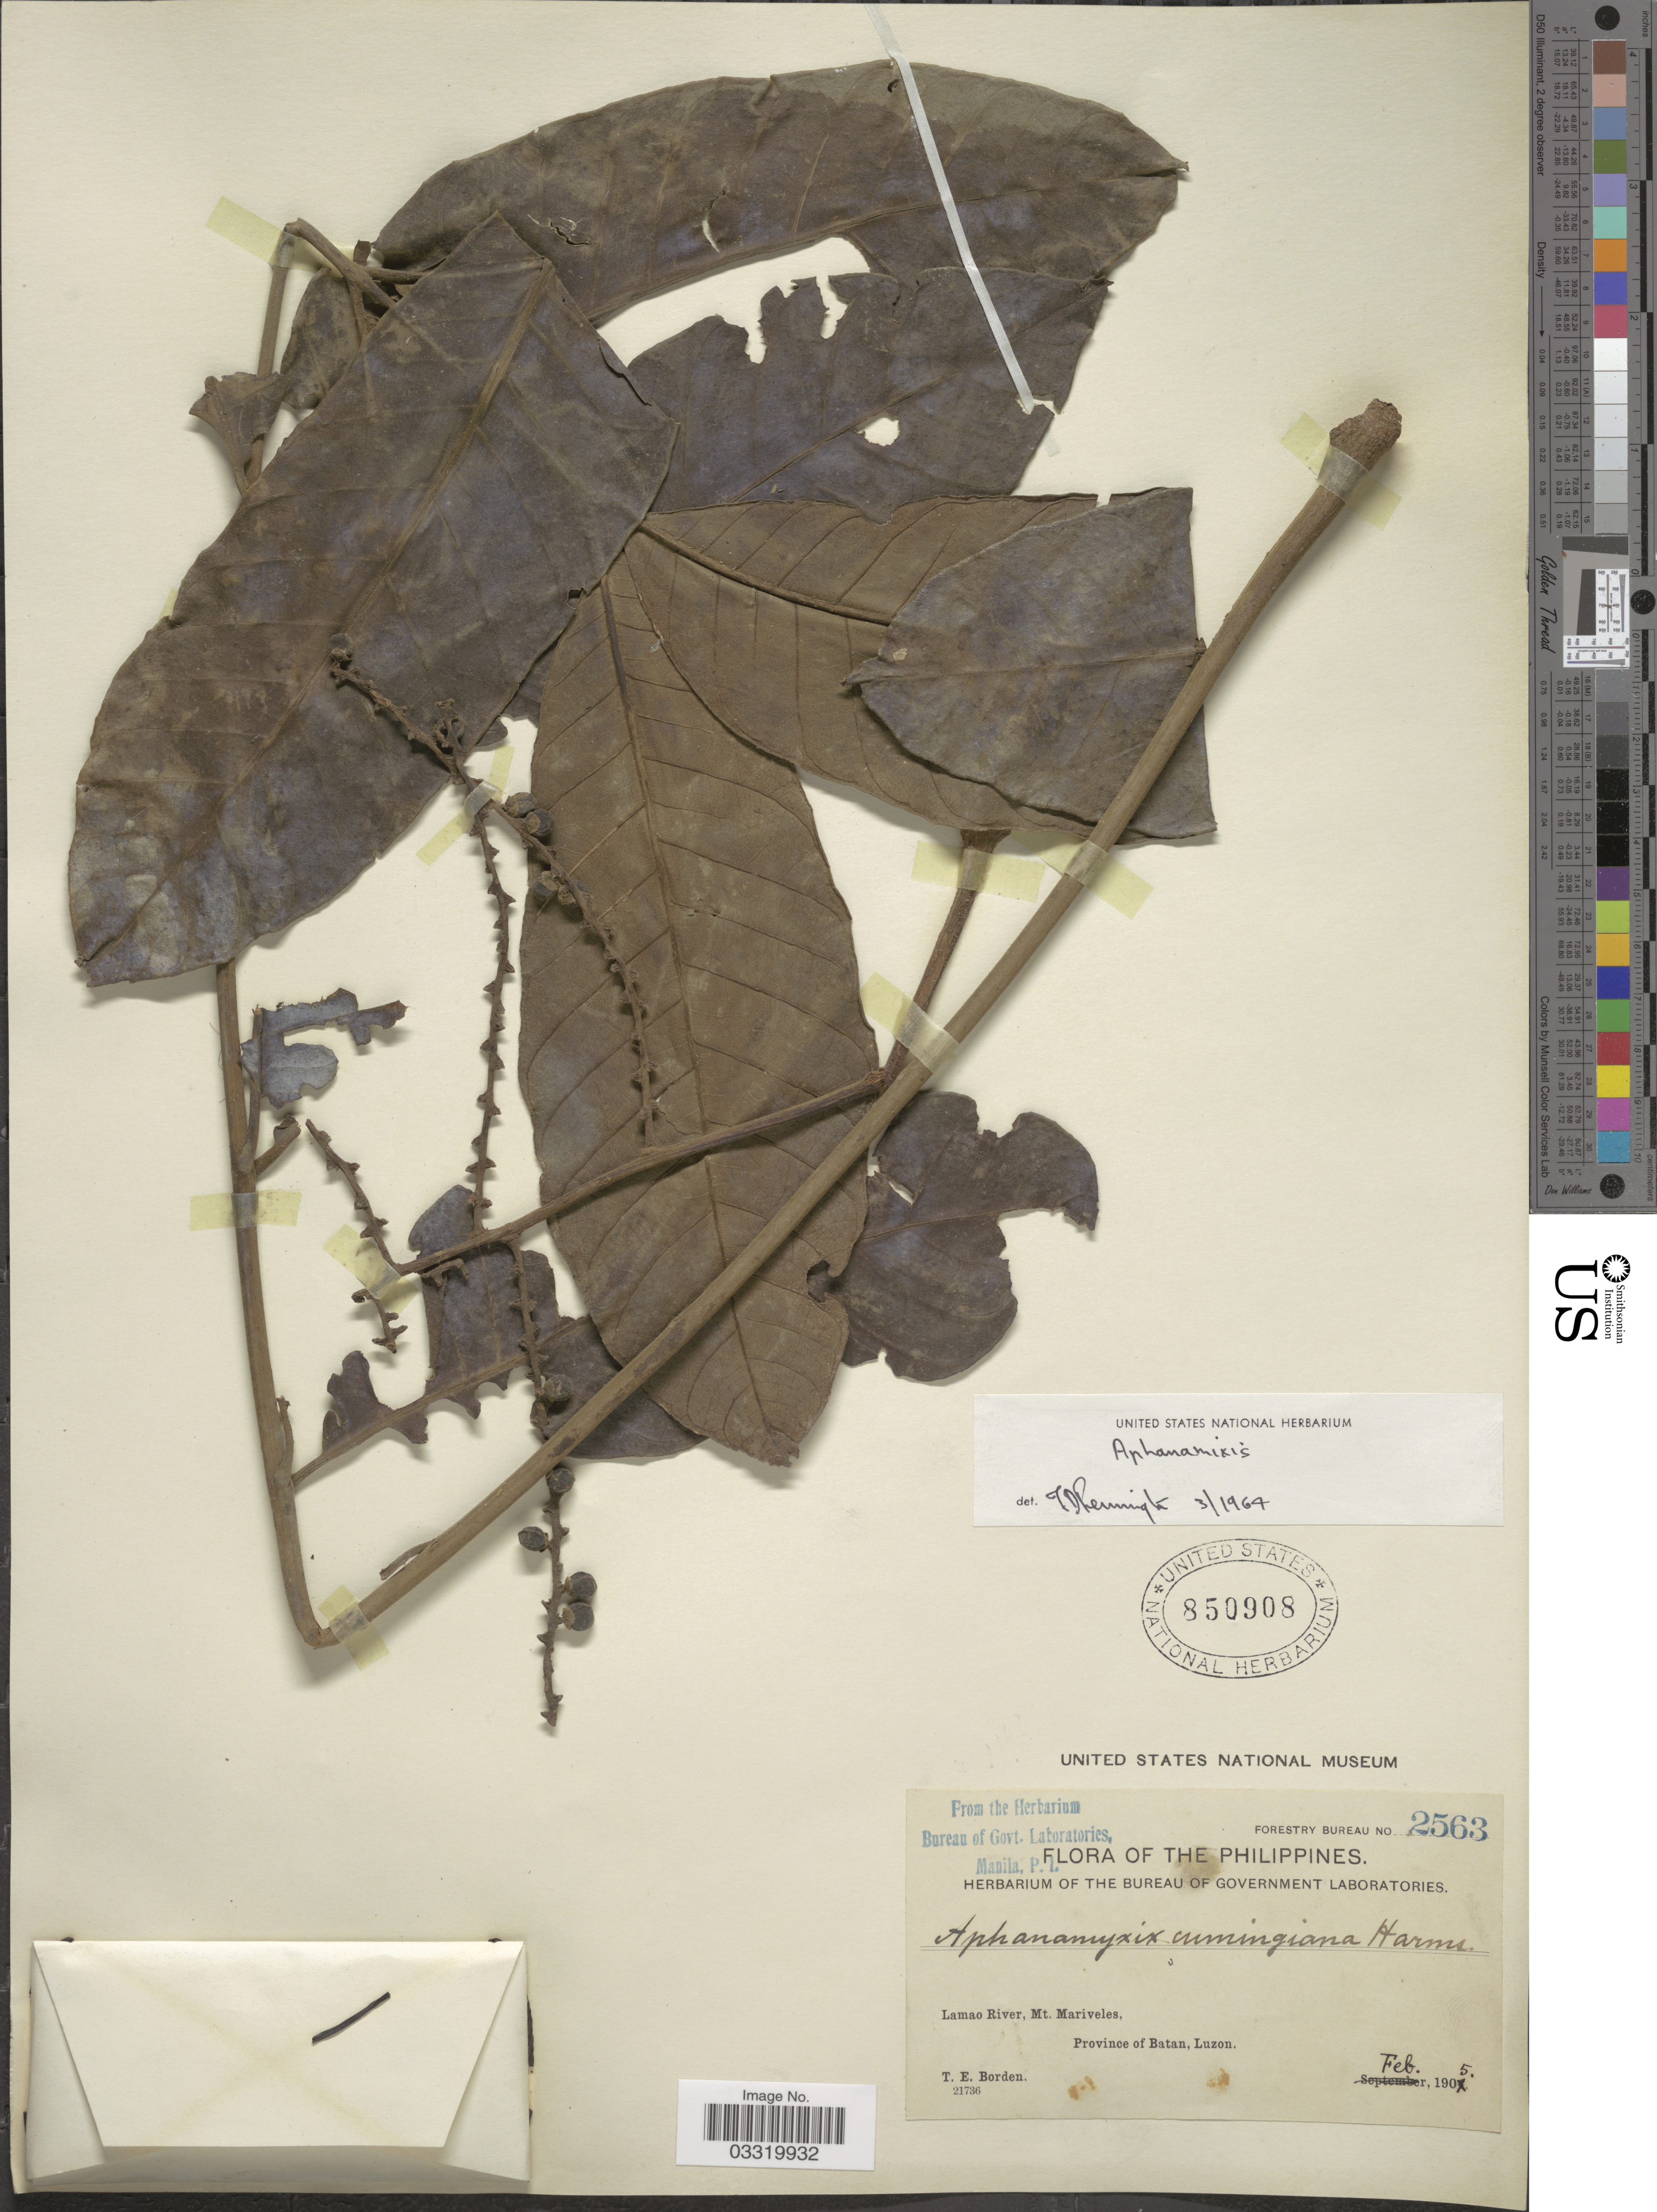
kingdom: Plantae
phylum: Tracheophyta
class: Magnoliopsida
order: Sapindales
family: Meliaceae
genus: Aphanamixis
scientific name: Aphanamixis polystachya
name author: (Wall.) R. Parker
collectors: T. E. Borden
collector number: Forestry Bureau 2563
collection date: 1905-02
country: Philippines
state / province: Cagayan Valley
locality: Lamao River, Mt. Mariveles, Province of Batan, Luzon.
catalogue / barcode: US 850908